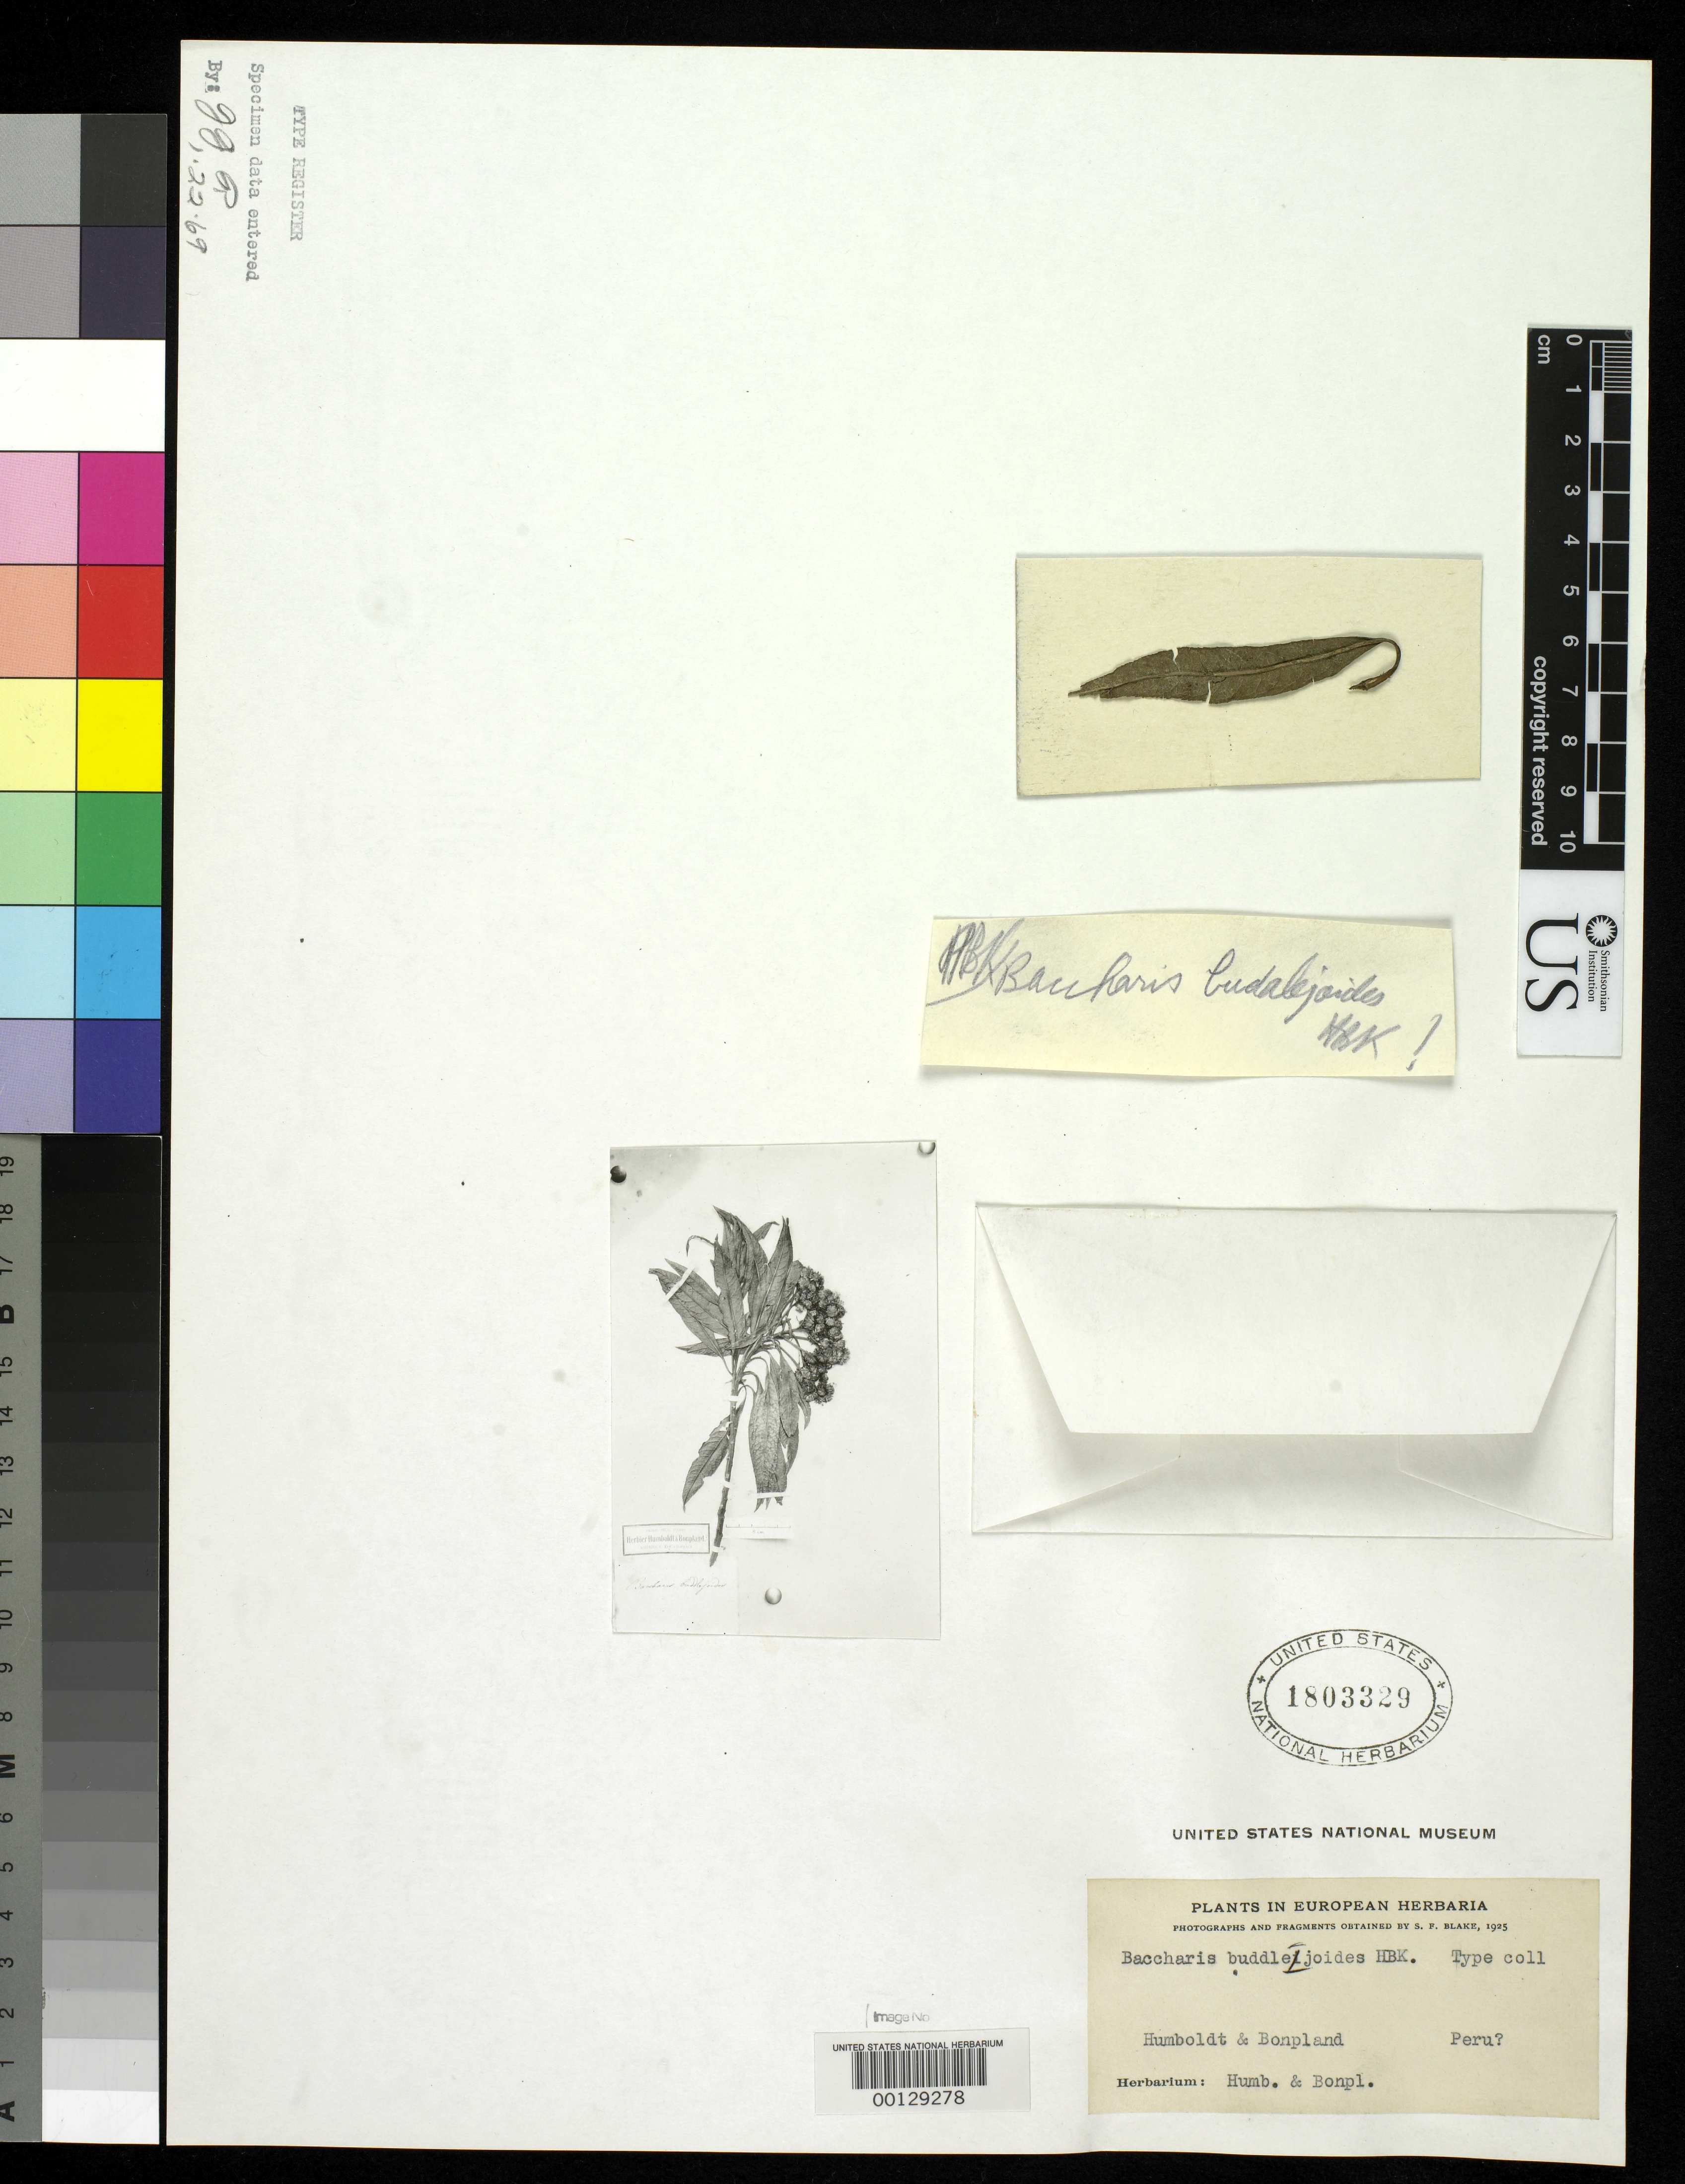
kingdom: Plantae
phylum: Tracheophyta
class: Magnoliopsida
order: Asterales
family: Asteraceae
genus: Baccharis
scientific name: Baccharis buddlejoides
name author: Kunth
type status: Type Material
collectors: F. W. Humboldt & A. J. A. Bonpland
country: Peru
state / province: San Martín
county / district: Mariscal Cáceres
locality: Rio Huallaga, margen Derecha del; Balsa Probana; dtto. Tocache Nuevo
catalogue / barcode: US 1803329